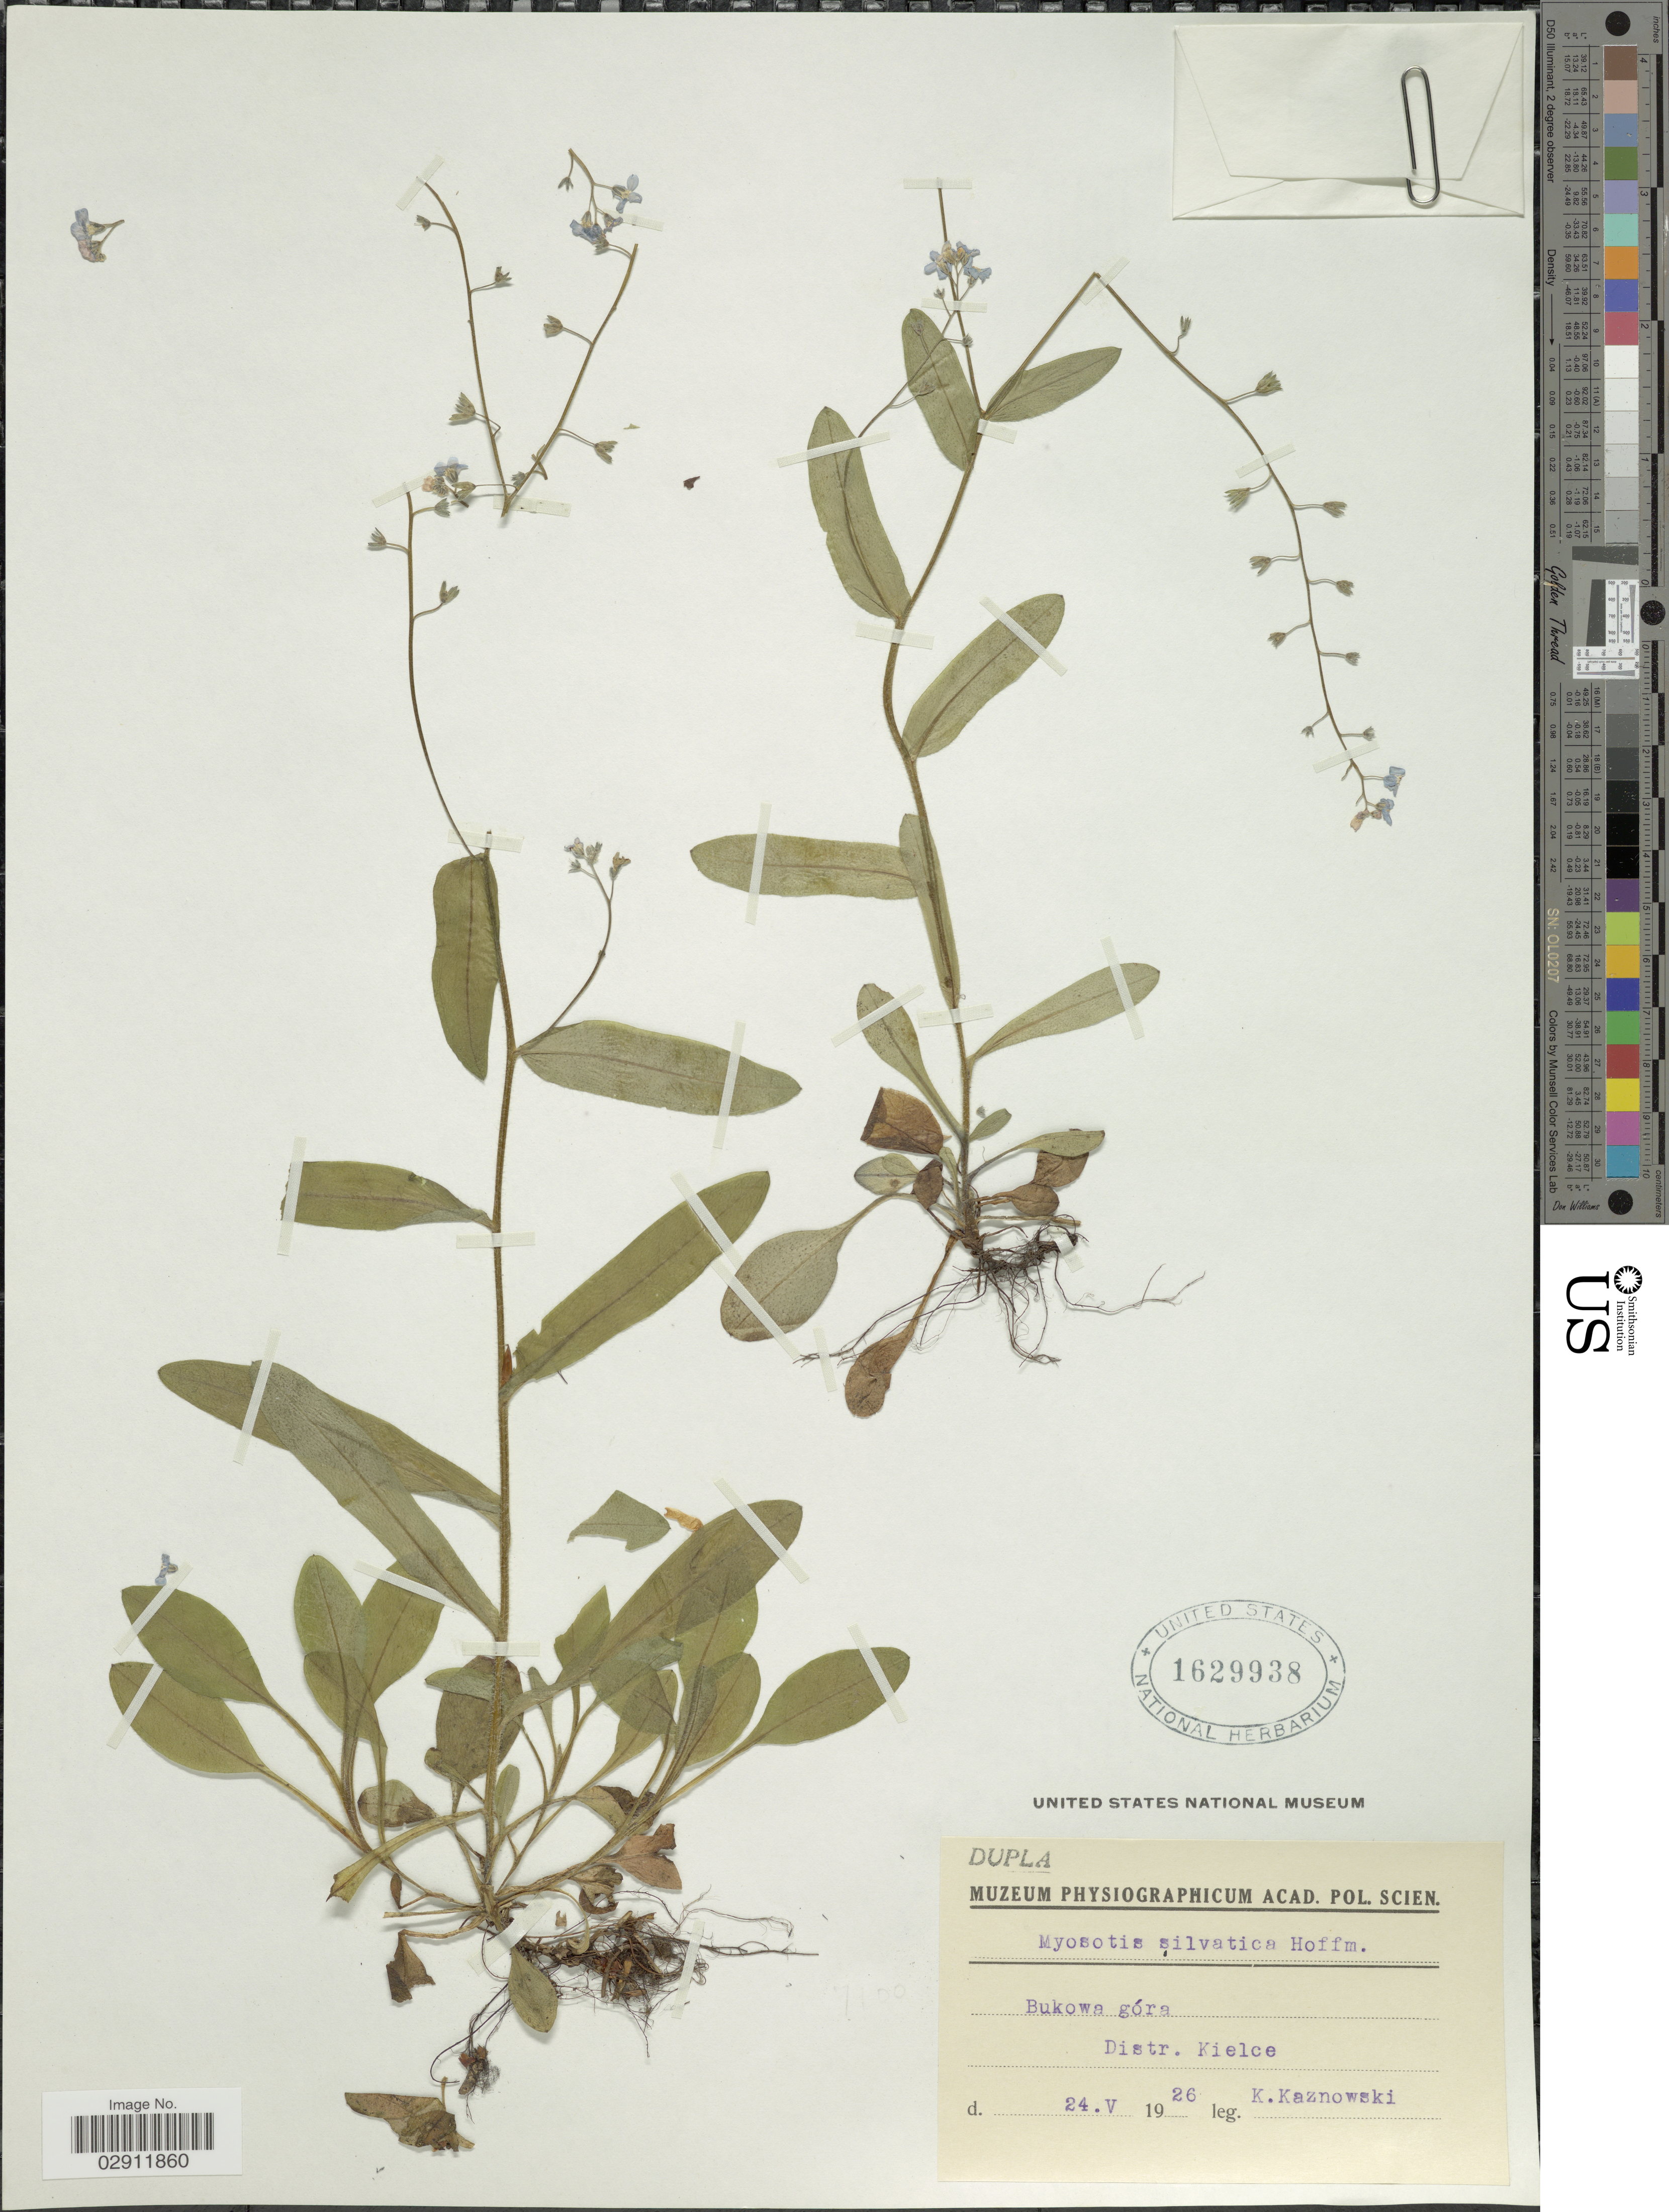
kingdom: Plantae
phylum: Tracheophyta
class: Magnoliopsida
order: Boraginales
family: Boraginaceae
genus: Myosotis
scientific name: Myosotis sylvatica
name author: Ehrh. ex Hoffm.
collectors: K. Kaznowski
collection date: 1926-05-24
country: Poland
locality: Bukowa góra. Distr. Kielce.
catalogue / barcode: US 1629938